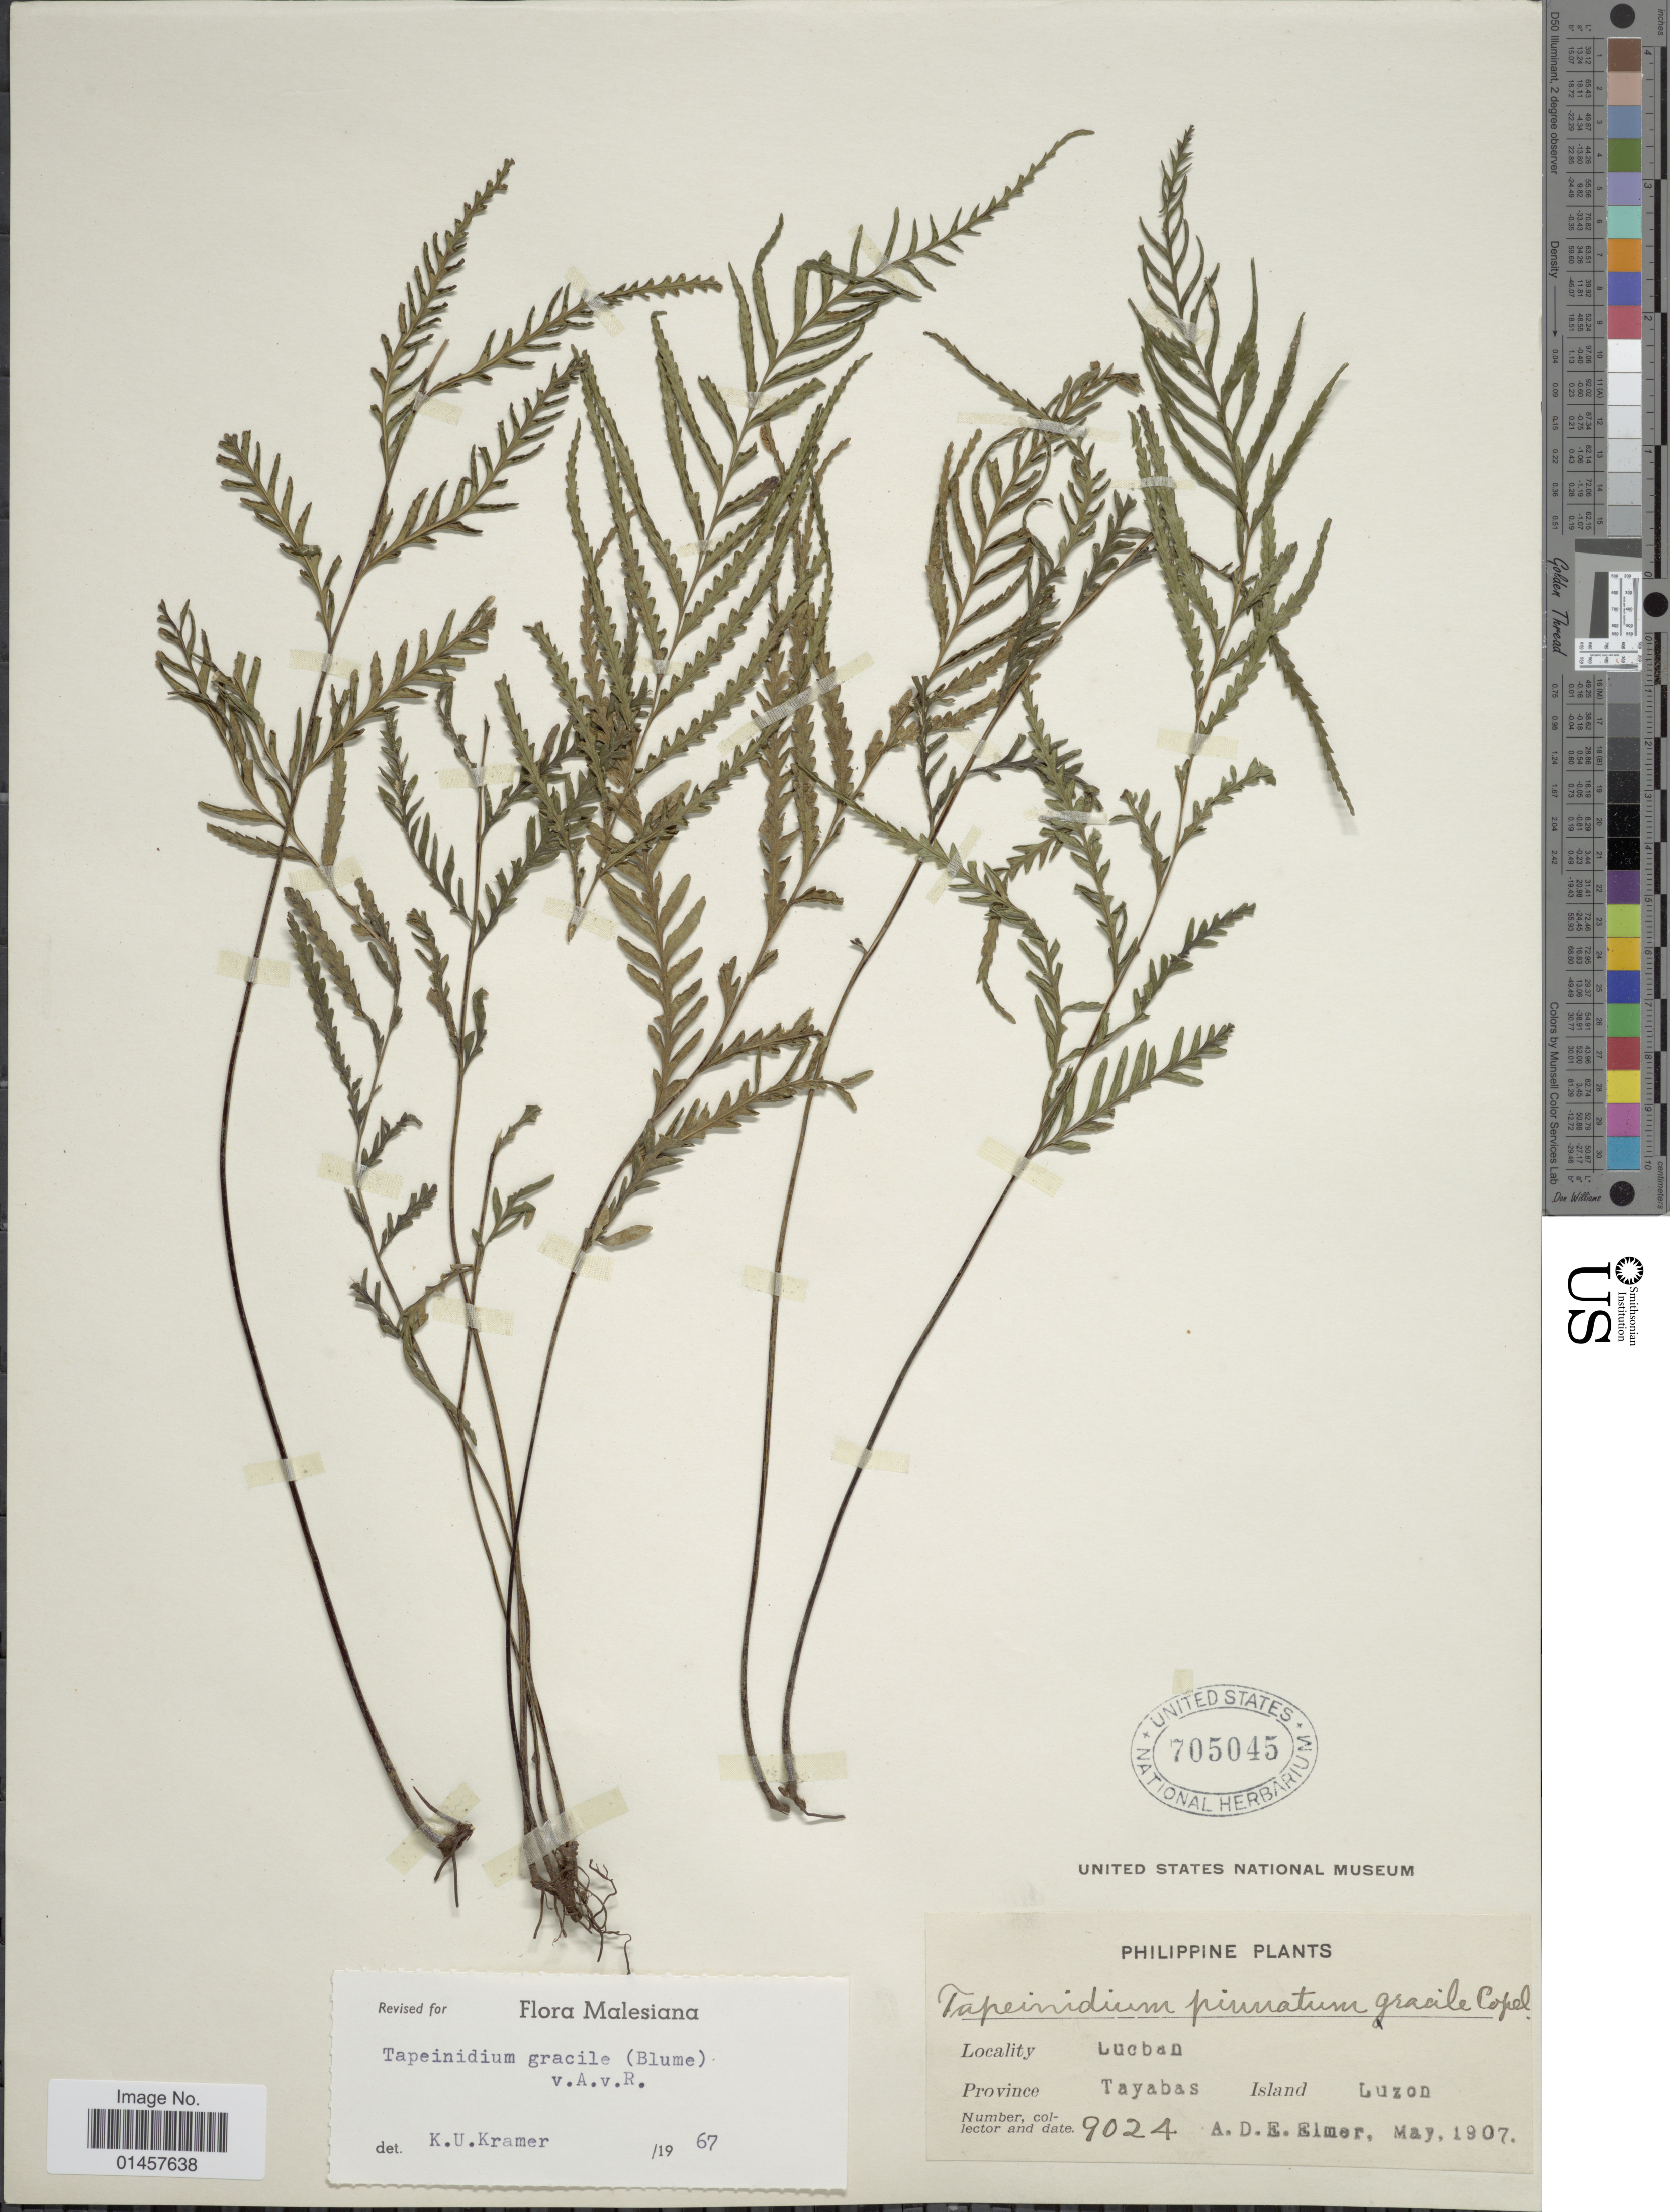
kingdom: Plantae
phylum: Tracheophyta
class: Polypodiopsida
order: Polypodiales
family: Lindsaeaceae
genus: Tapeinidium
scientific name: Tapeinidium gracile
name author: (Blume) Alderw.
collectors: A. D. E. Elmer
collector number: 9024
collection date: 1907-05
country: Philippines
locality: Lucban, Province Tayabas, Island Luzon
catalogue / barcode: US 705045